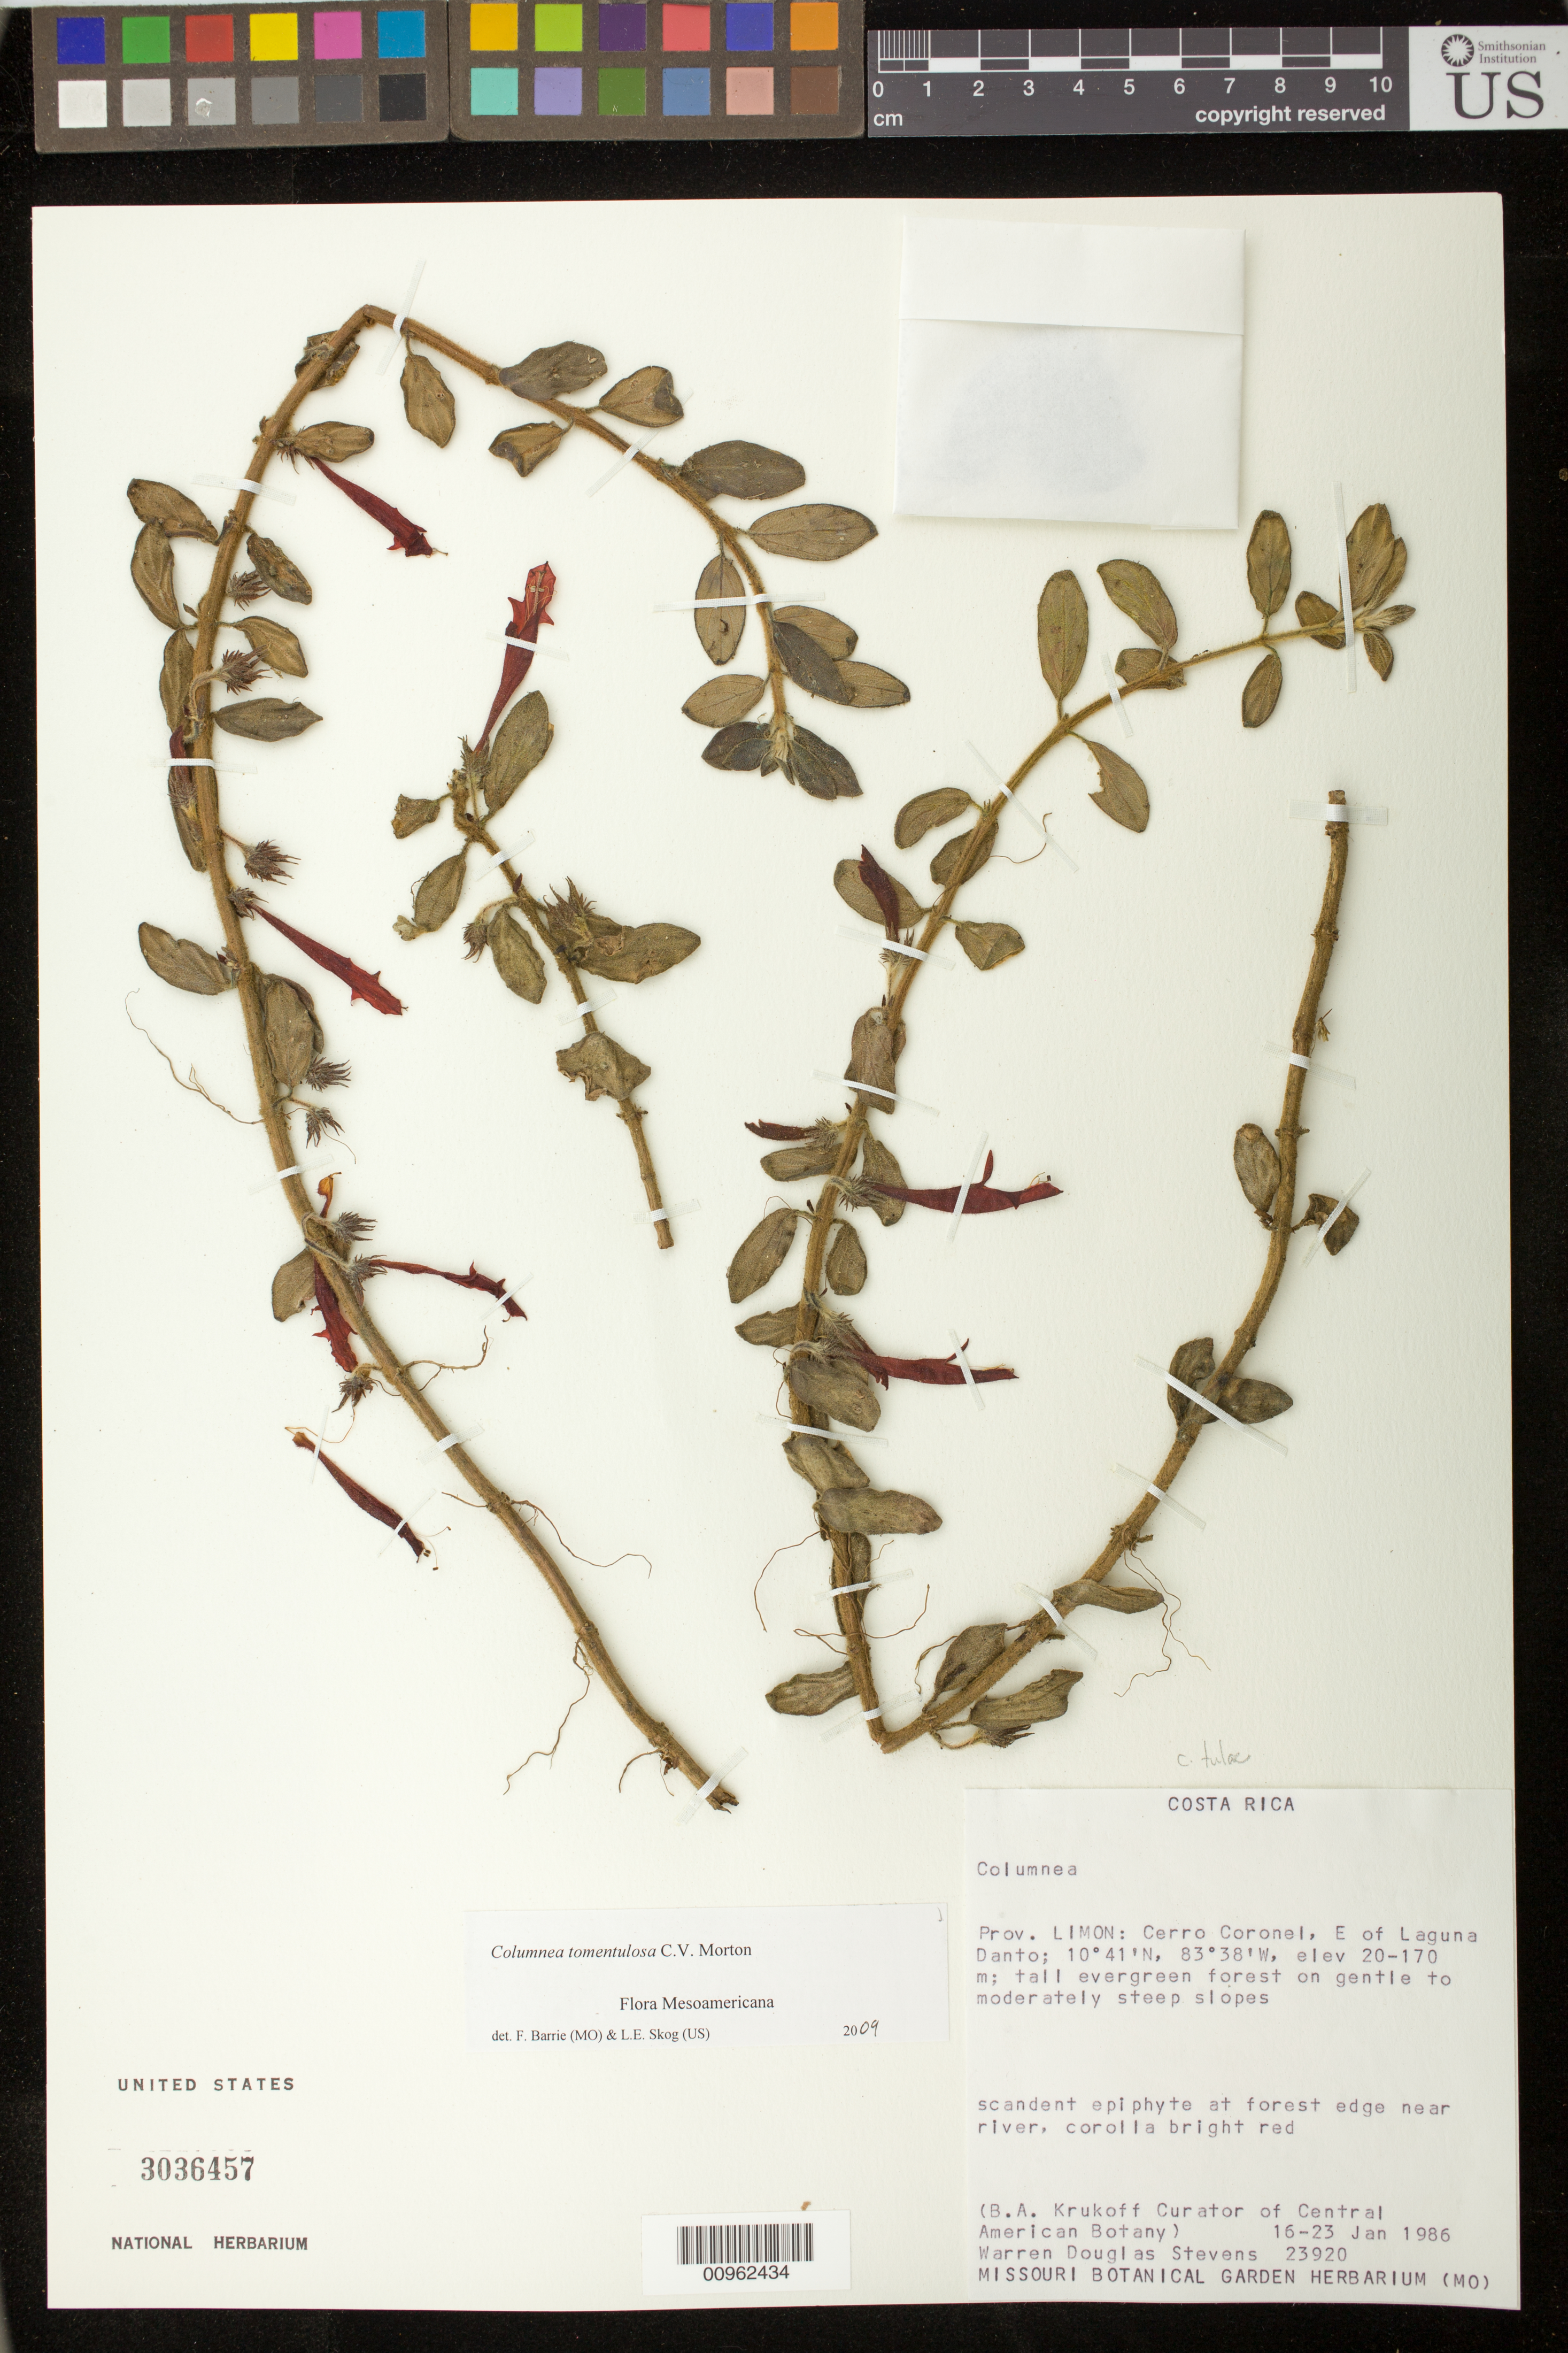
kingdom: Plantae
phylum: Tracheophyta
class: Magnoliopsida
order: Lamiales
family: Gesneriaceae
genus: Columnea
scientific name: Columnea tomentulosa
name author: C.V. Morton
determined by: Barrie, F. R.; Skog, Laurence E.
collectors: W. D. Stevens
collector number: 23920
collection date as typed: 16-23 Jun 1986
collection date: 1986-06-16/1986-06-23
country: Costa Rica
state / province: Limón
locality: Prov. Limon: Cerro Coronel, E of Laguna Danto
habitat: Evergreen forest on gentle to moderately steep slopes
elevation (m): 20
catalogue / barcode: US 3036457